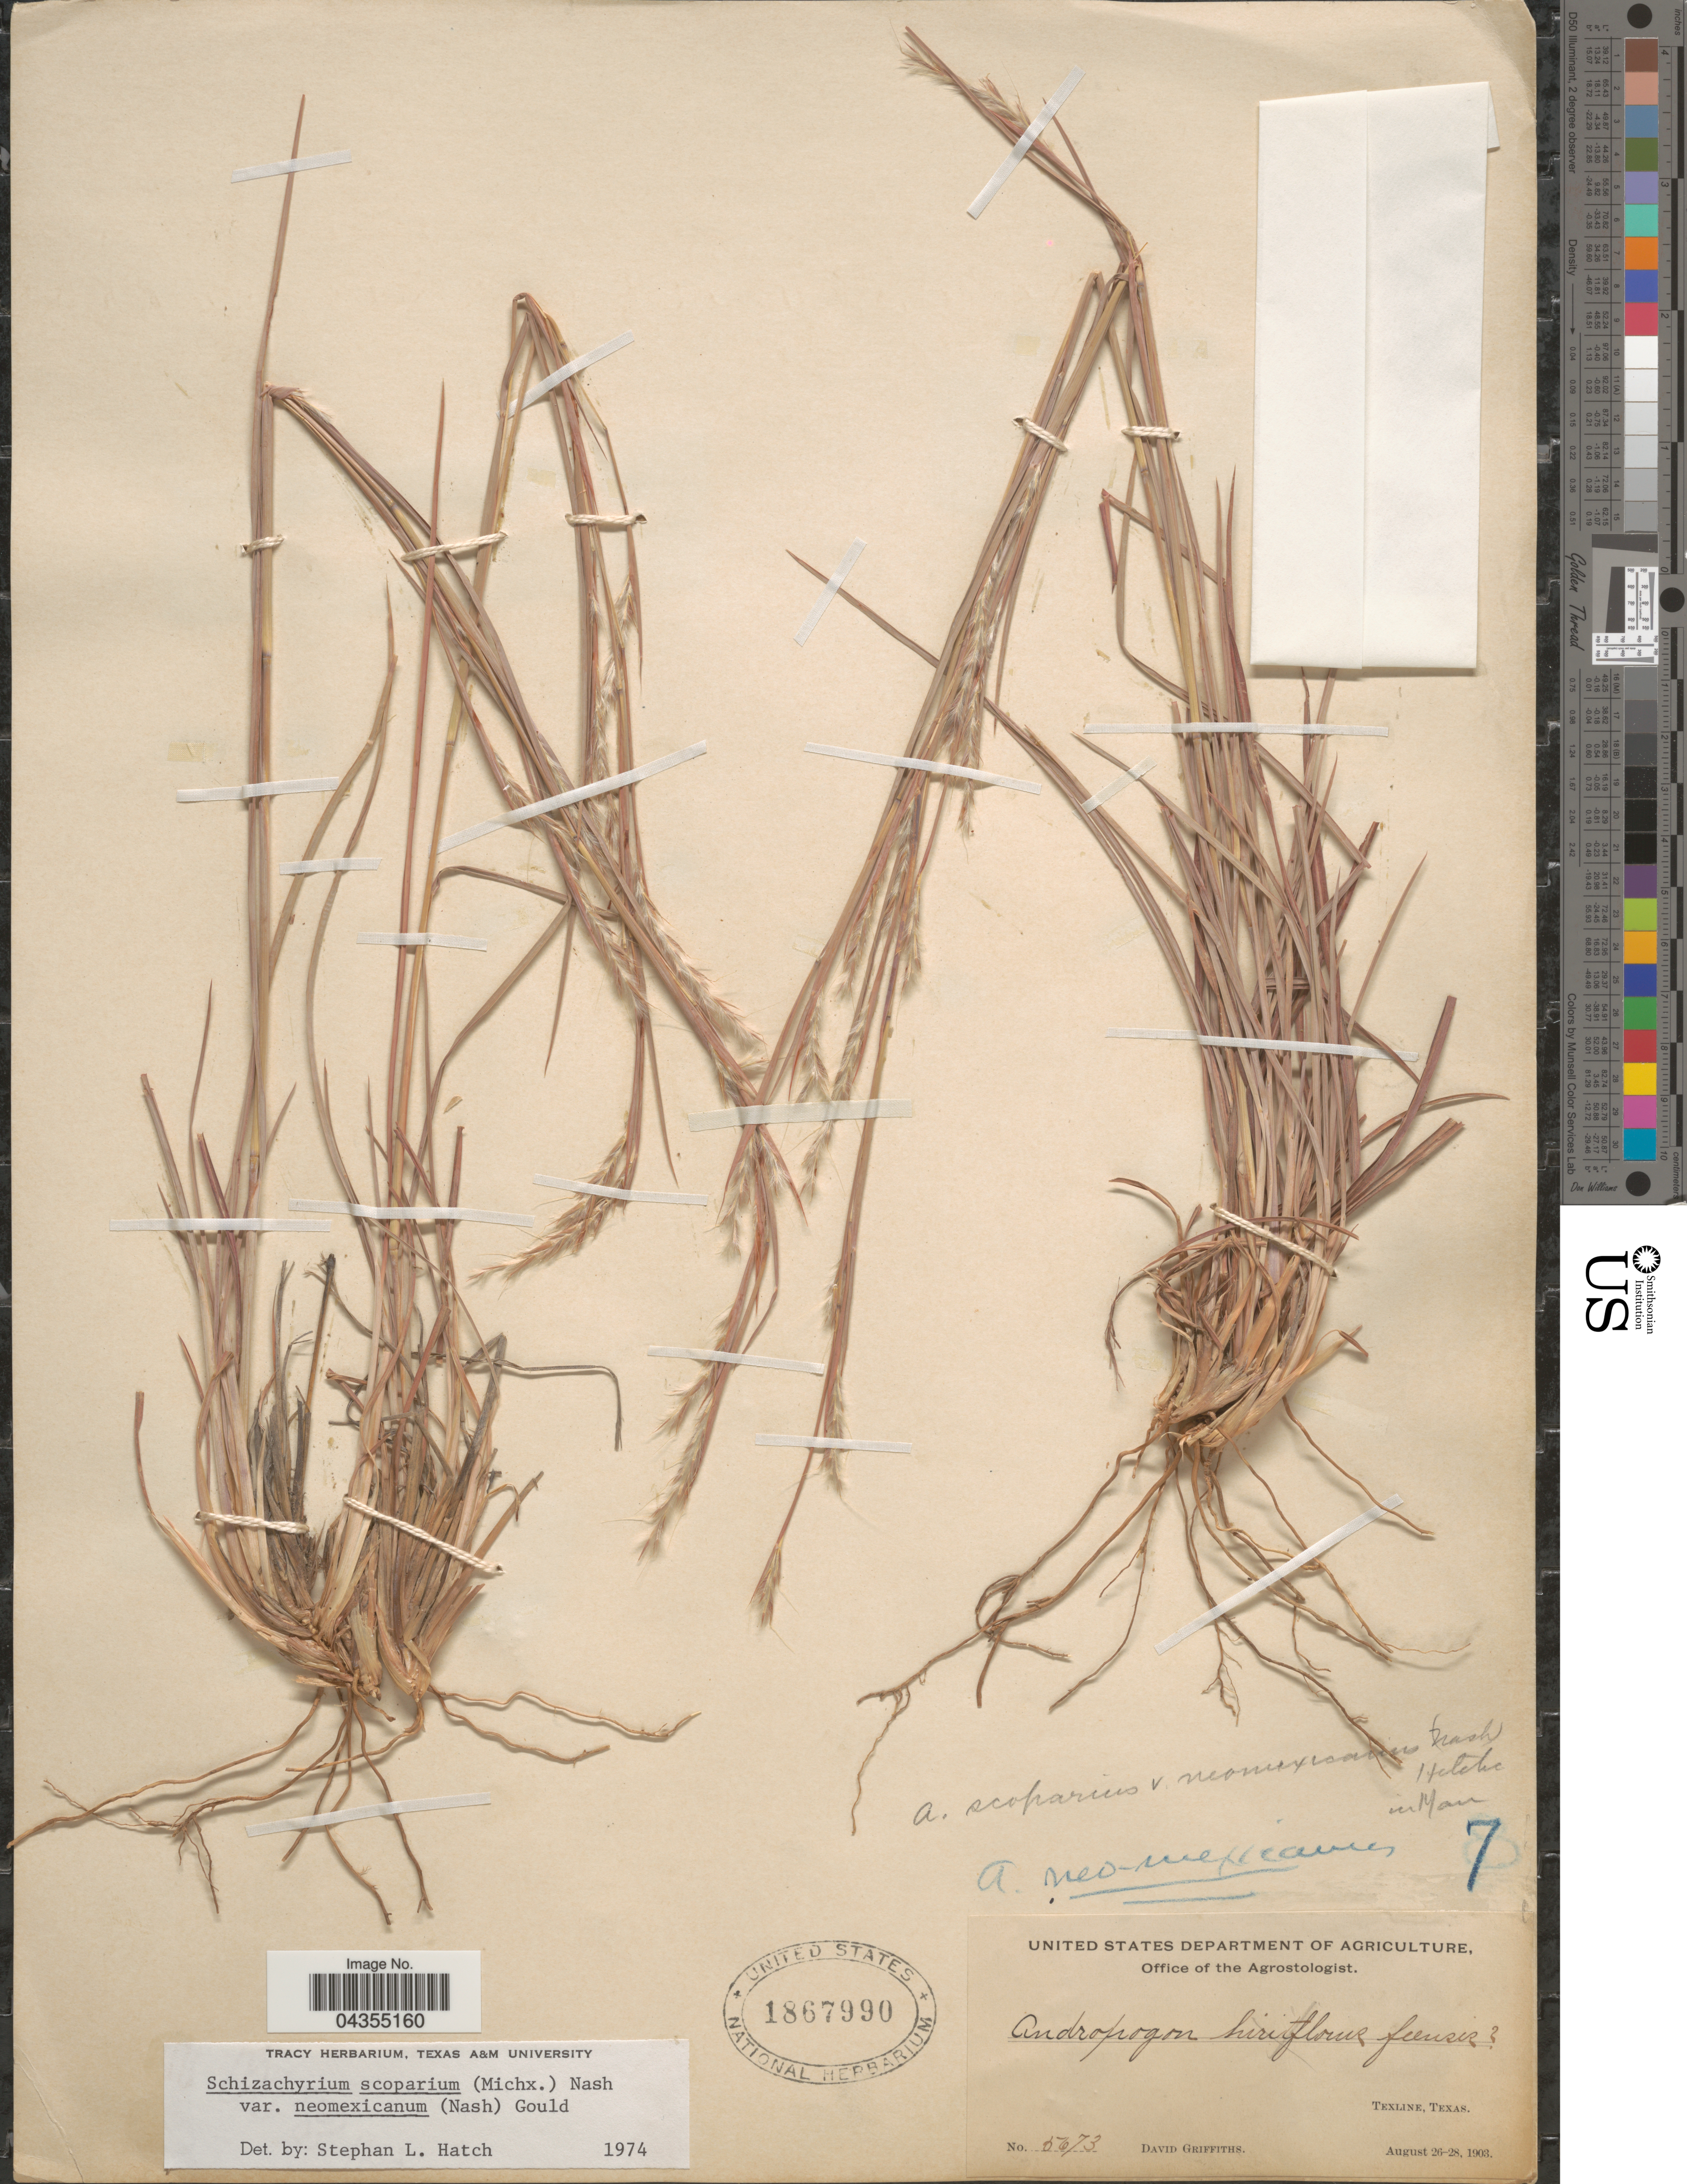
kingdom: Plantae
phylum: Tracheophyta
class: Liliopsida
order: Poales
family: Poaceae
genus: Schizachyrium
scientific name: Schizachyrium scoparium var. neomexicanum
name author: (Nash) Gould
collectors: D. Griffiths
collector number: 5673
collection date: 1903-08-26/1903-08-28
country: United States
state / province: Texas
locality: Texline.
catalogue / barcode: US 1867990